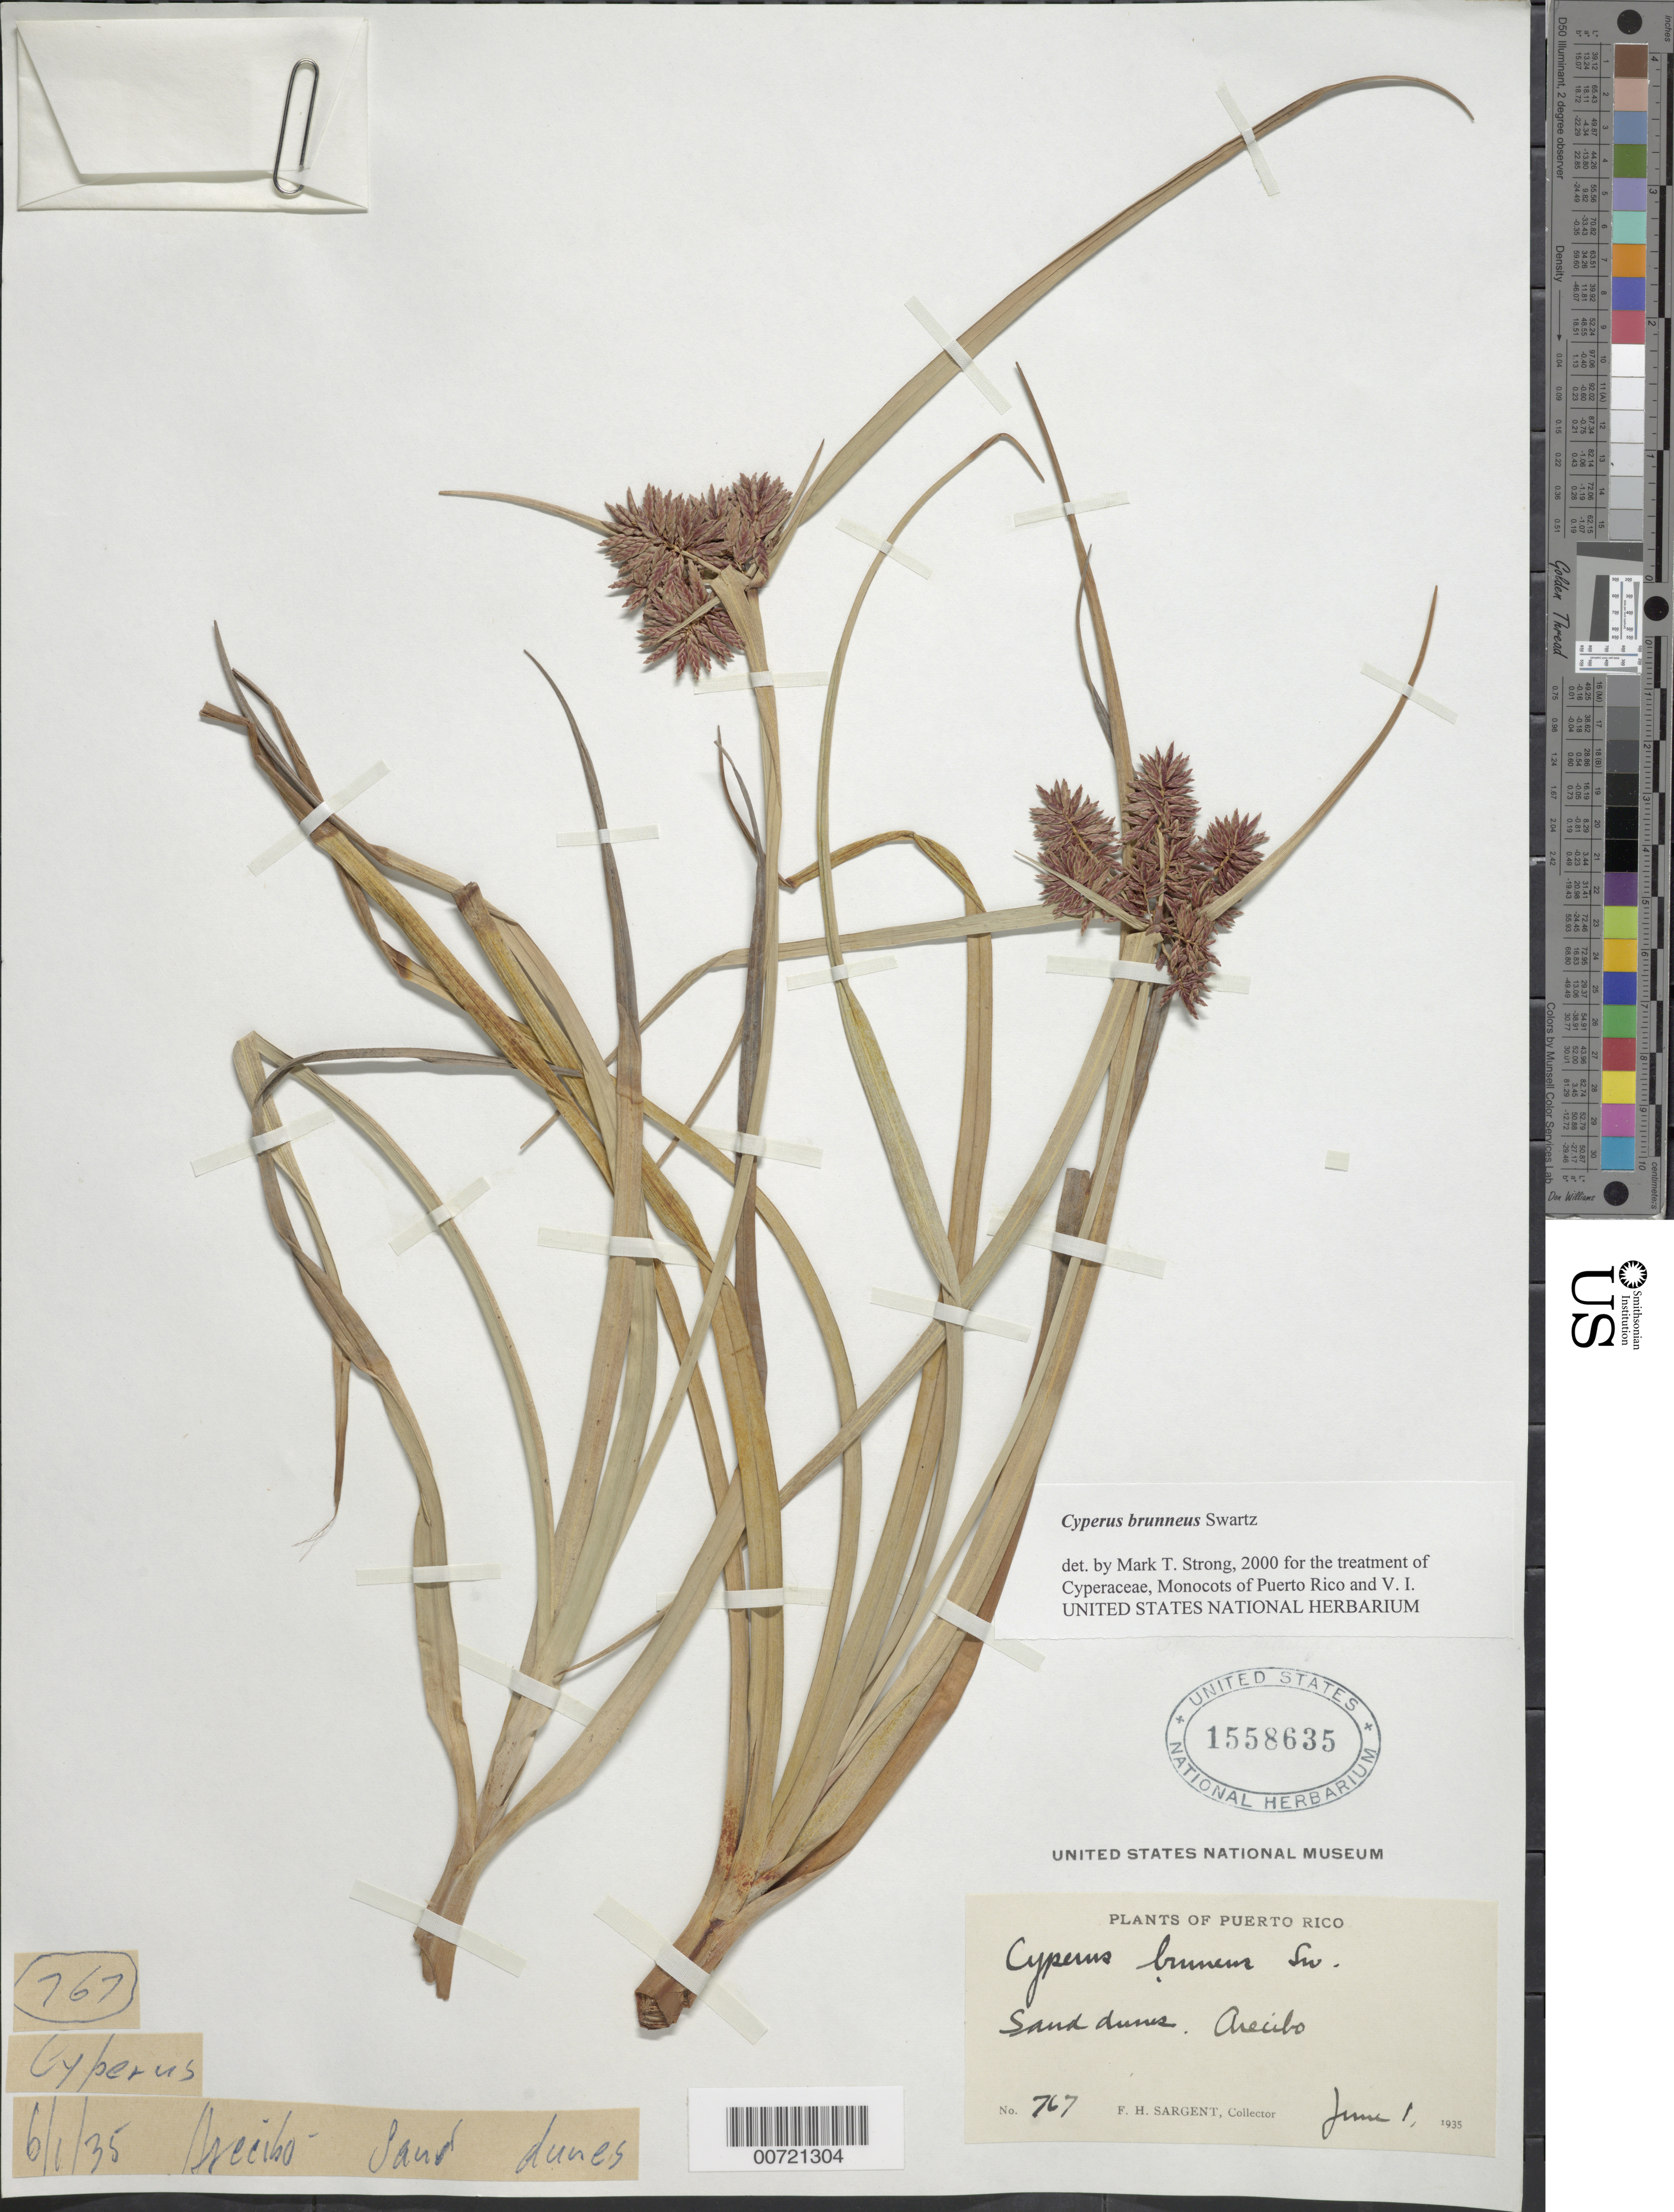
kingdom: Plantae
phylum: Tracheophyta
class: Liliopsida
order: Poales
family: Cyperaceae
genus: Cyperus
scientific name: Cyperus brunneus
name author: Sw.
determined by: Strong, M. T., (US), Smithsonian Institution - National Museum of Natural History (UNITED STATES)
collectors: F. H. Sargent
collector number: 767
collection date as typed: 01 Jun 1935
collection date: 1935-06-01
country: Puerto Rico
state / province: Arecibo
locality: Arecibo.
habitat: Sand dunes.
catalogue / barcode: US 1558635